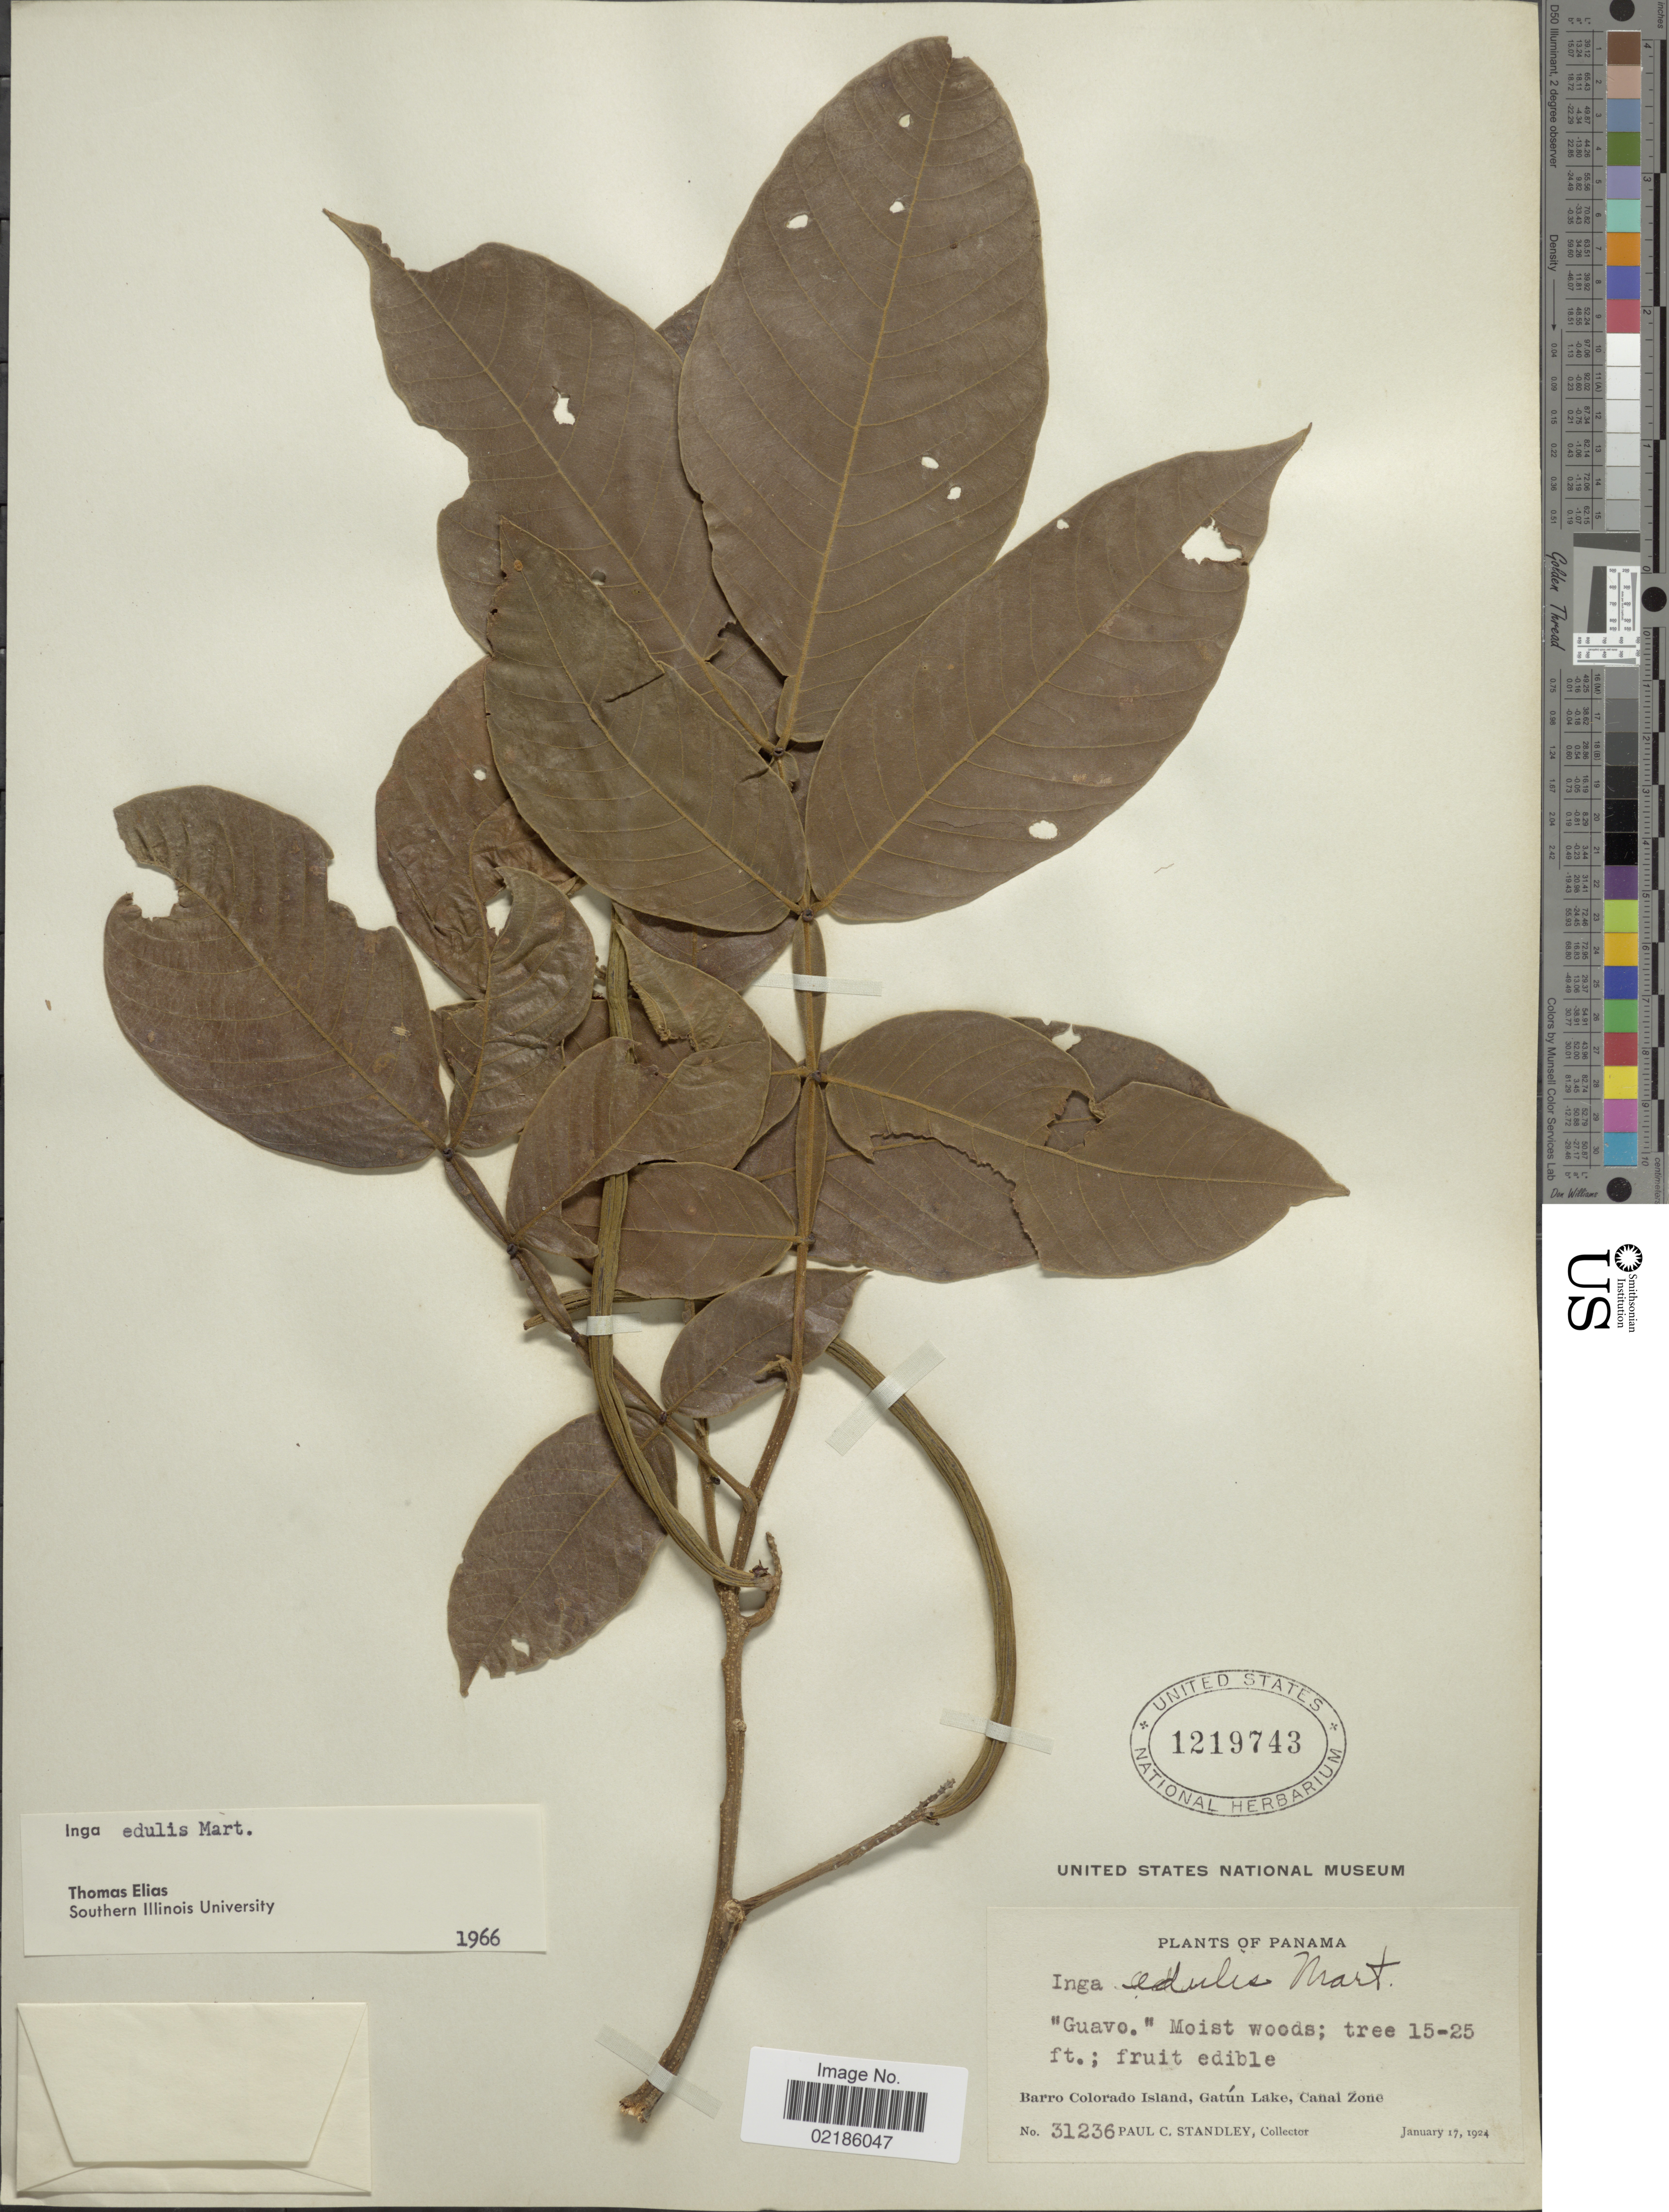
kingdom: Plantae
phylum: Tracheophyta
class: Magnoliopsida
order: Fabales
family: Fabaceae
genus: Inga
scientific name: Inga edulis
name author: Mart.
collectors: P. C. Standley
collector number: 31236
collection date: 1924-01-17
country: Panama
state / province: Panamá Oeste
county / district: Canal Zone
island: Barro Colorado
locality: Barro Colorado Island, Gatun Lake, Canal Zone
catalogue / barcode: US 1219743